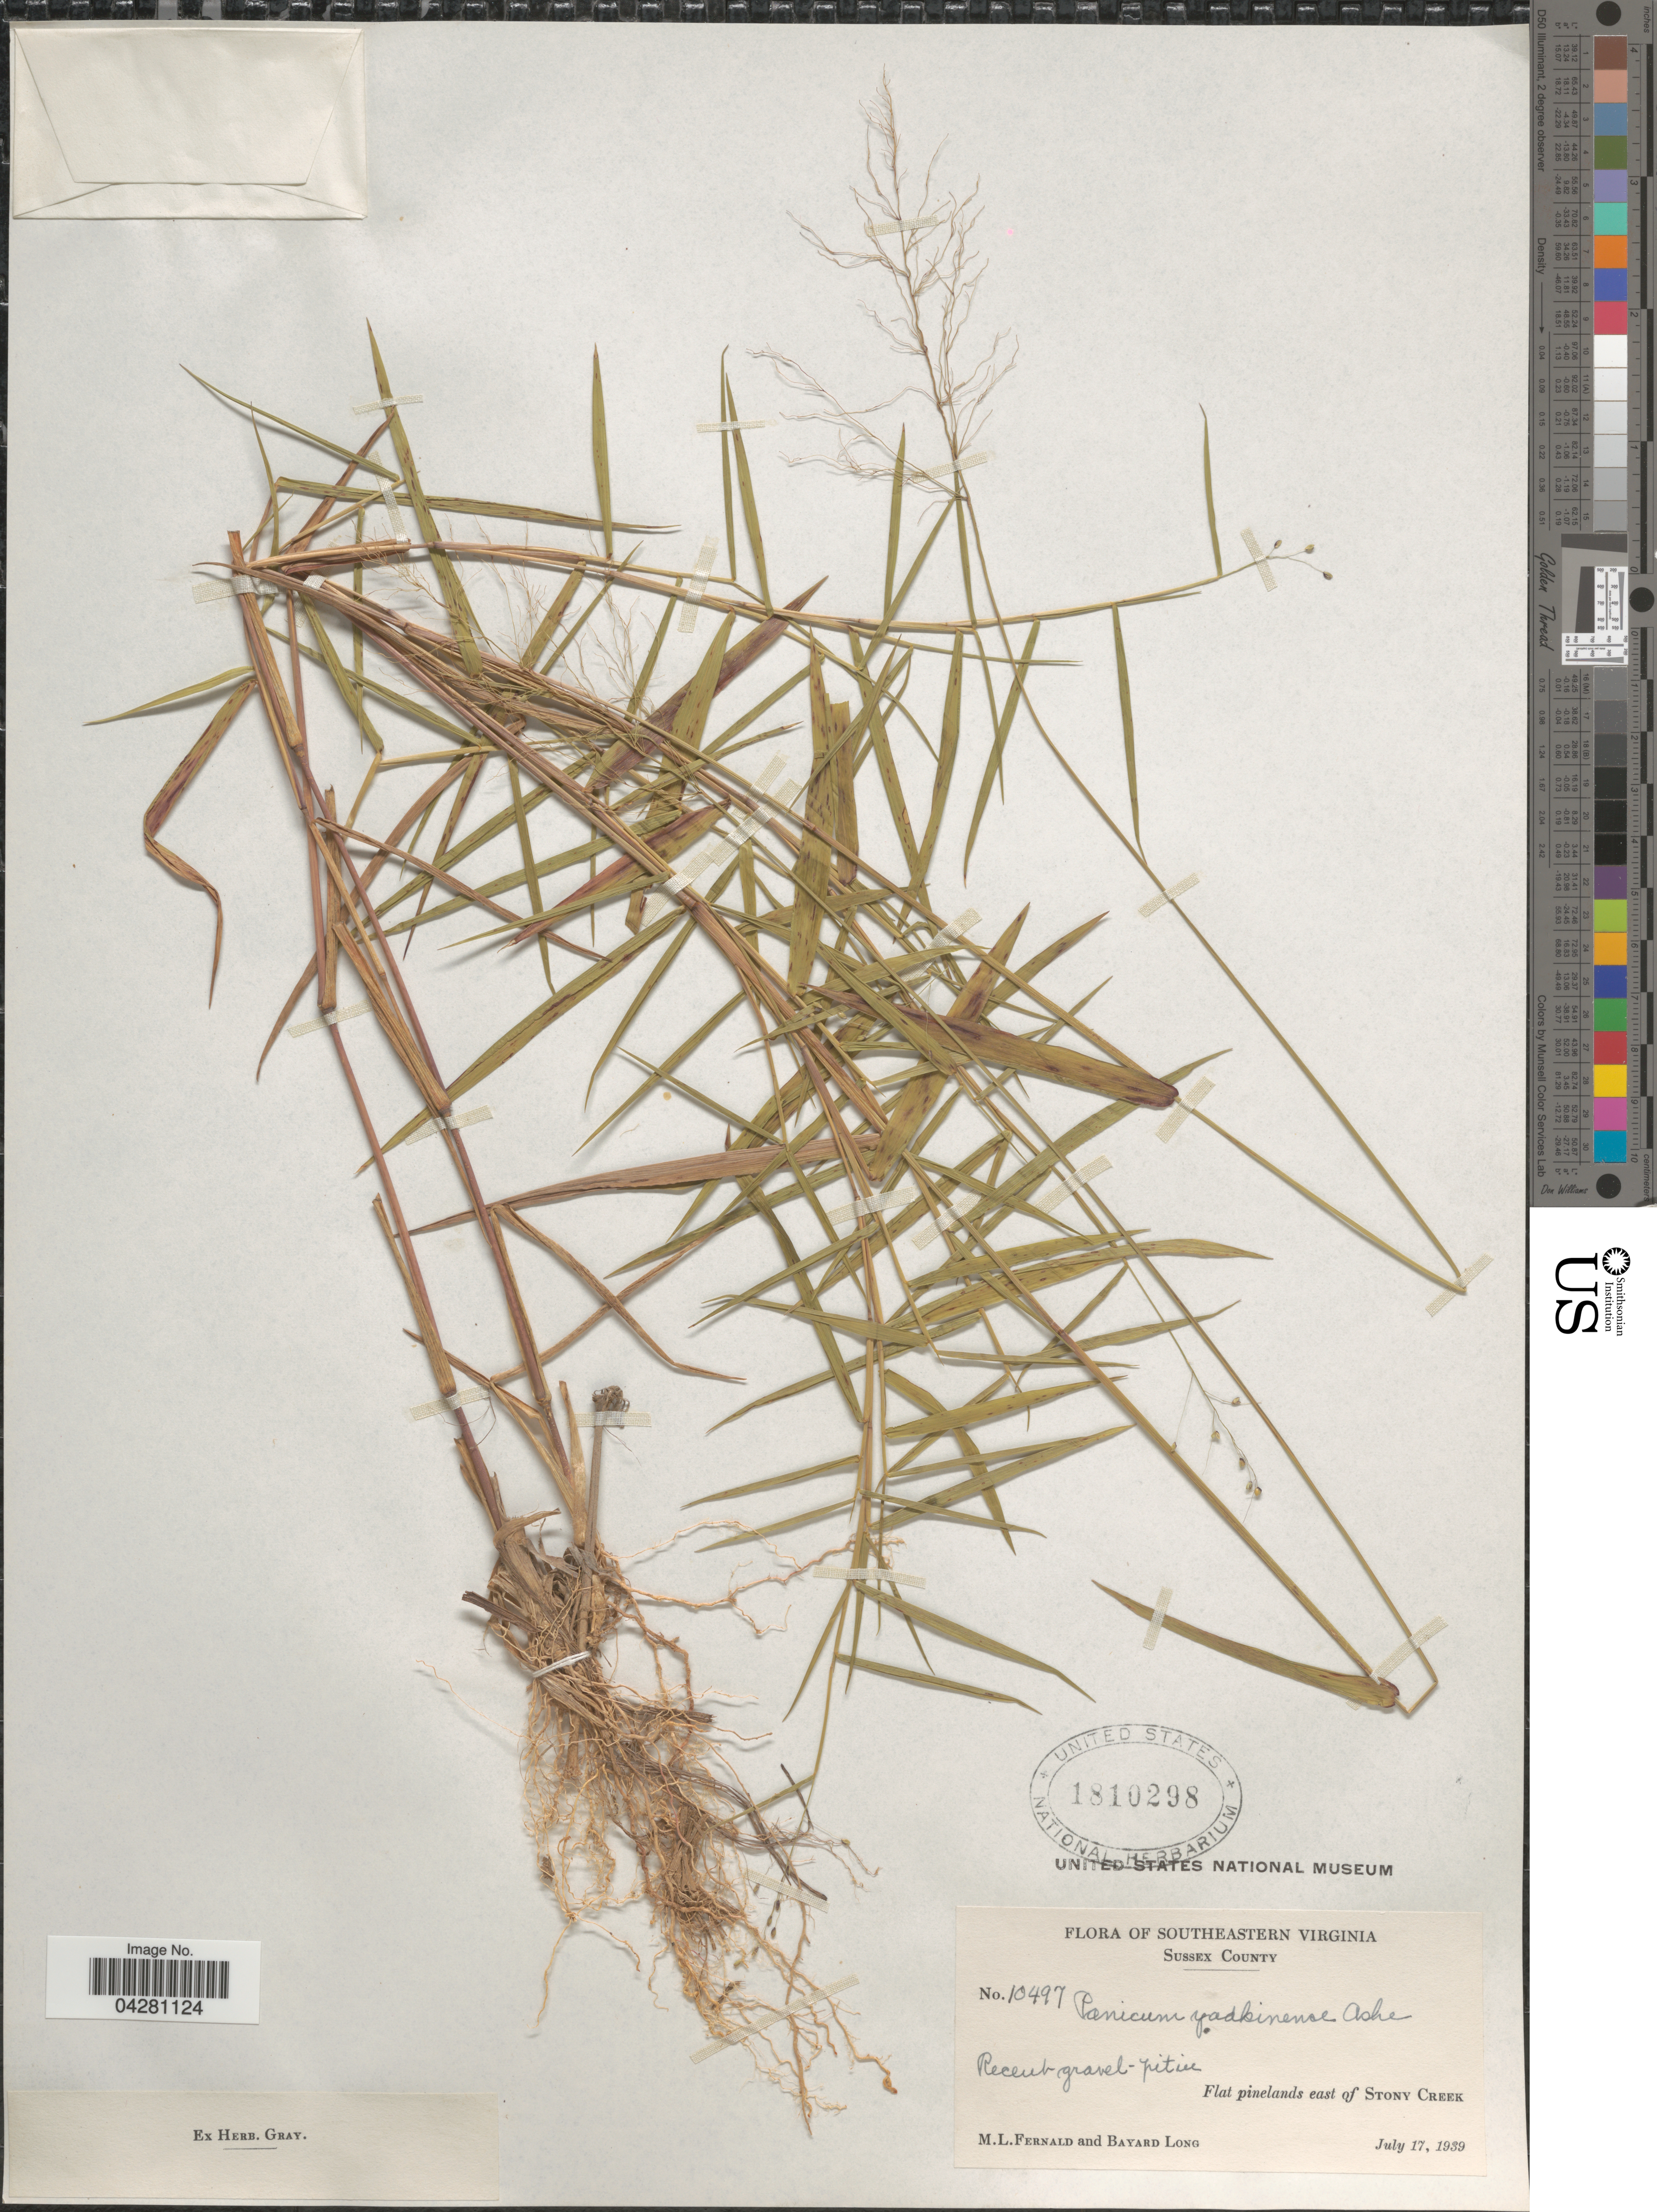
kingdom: Plantae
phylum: Tracheophyta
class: Liliopsida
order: Poales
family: Poaceae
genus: Dichanthelium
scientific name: Dichanthelium dichotomum var. dichotomum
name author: (L.) Gould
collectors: M. L. Fernald & B. Long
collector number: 10497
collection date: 1939-07-17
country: United States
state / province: Virginia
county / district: Sussex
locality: Southeastern Virginia. Sussex County. Flat pineland east of Stony Creek.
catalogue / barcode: US 1810298